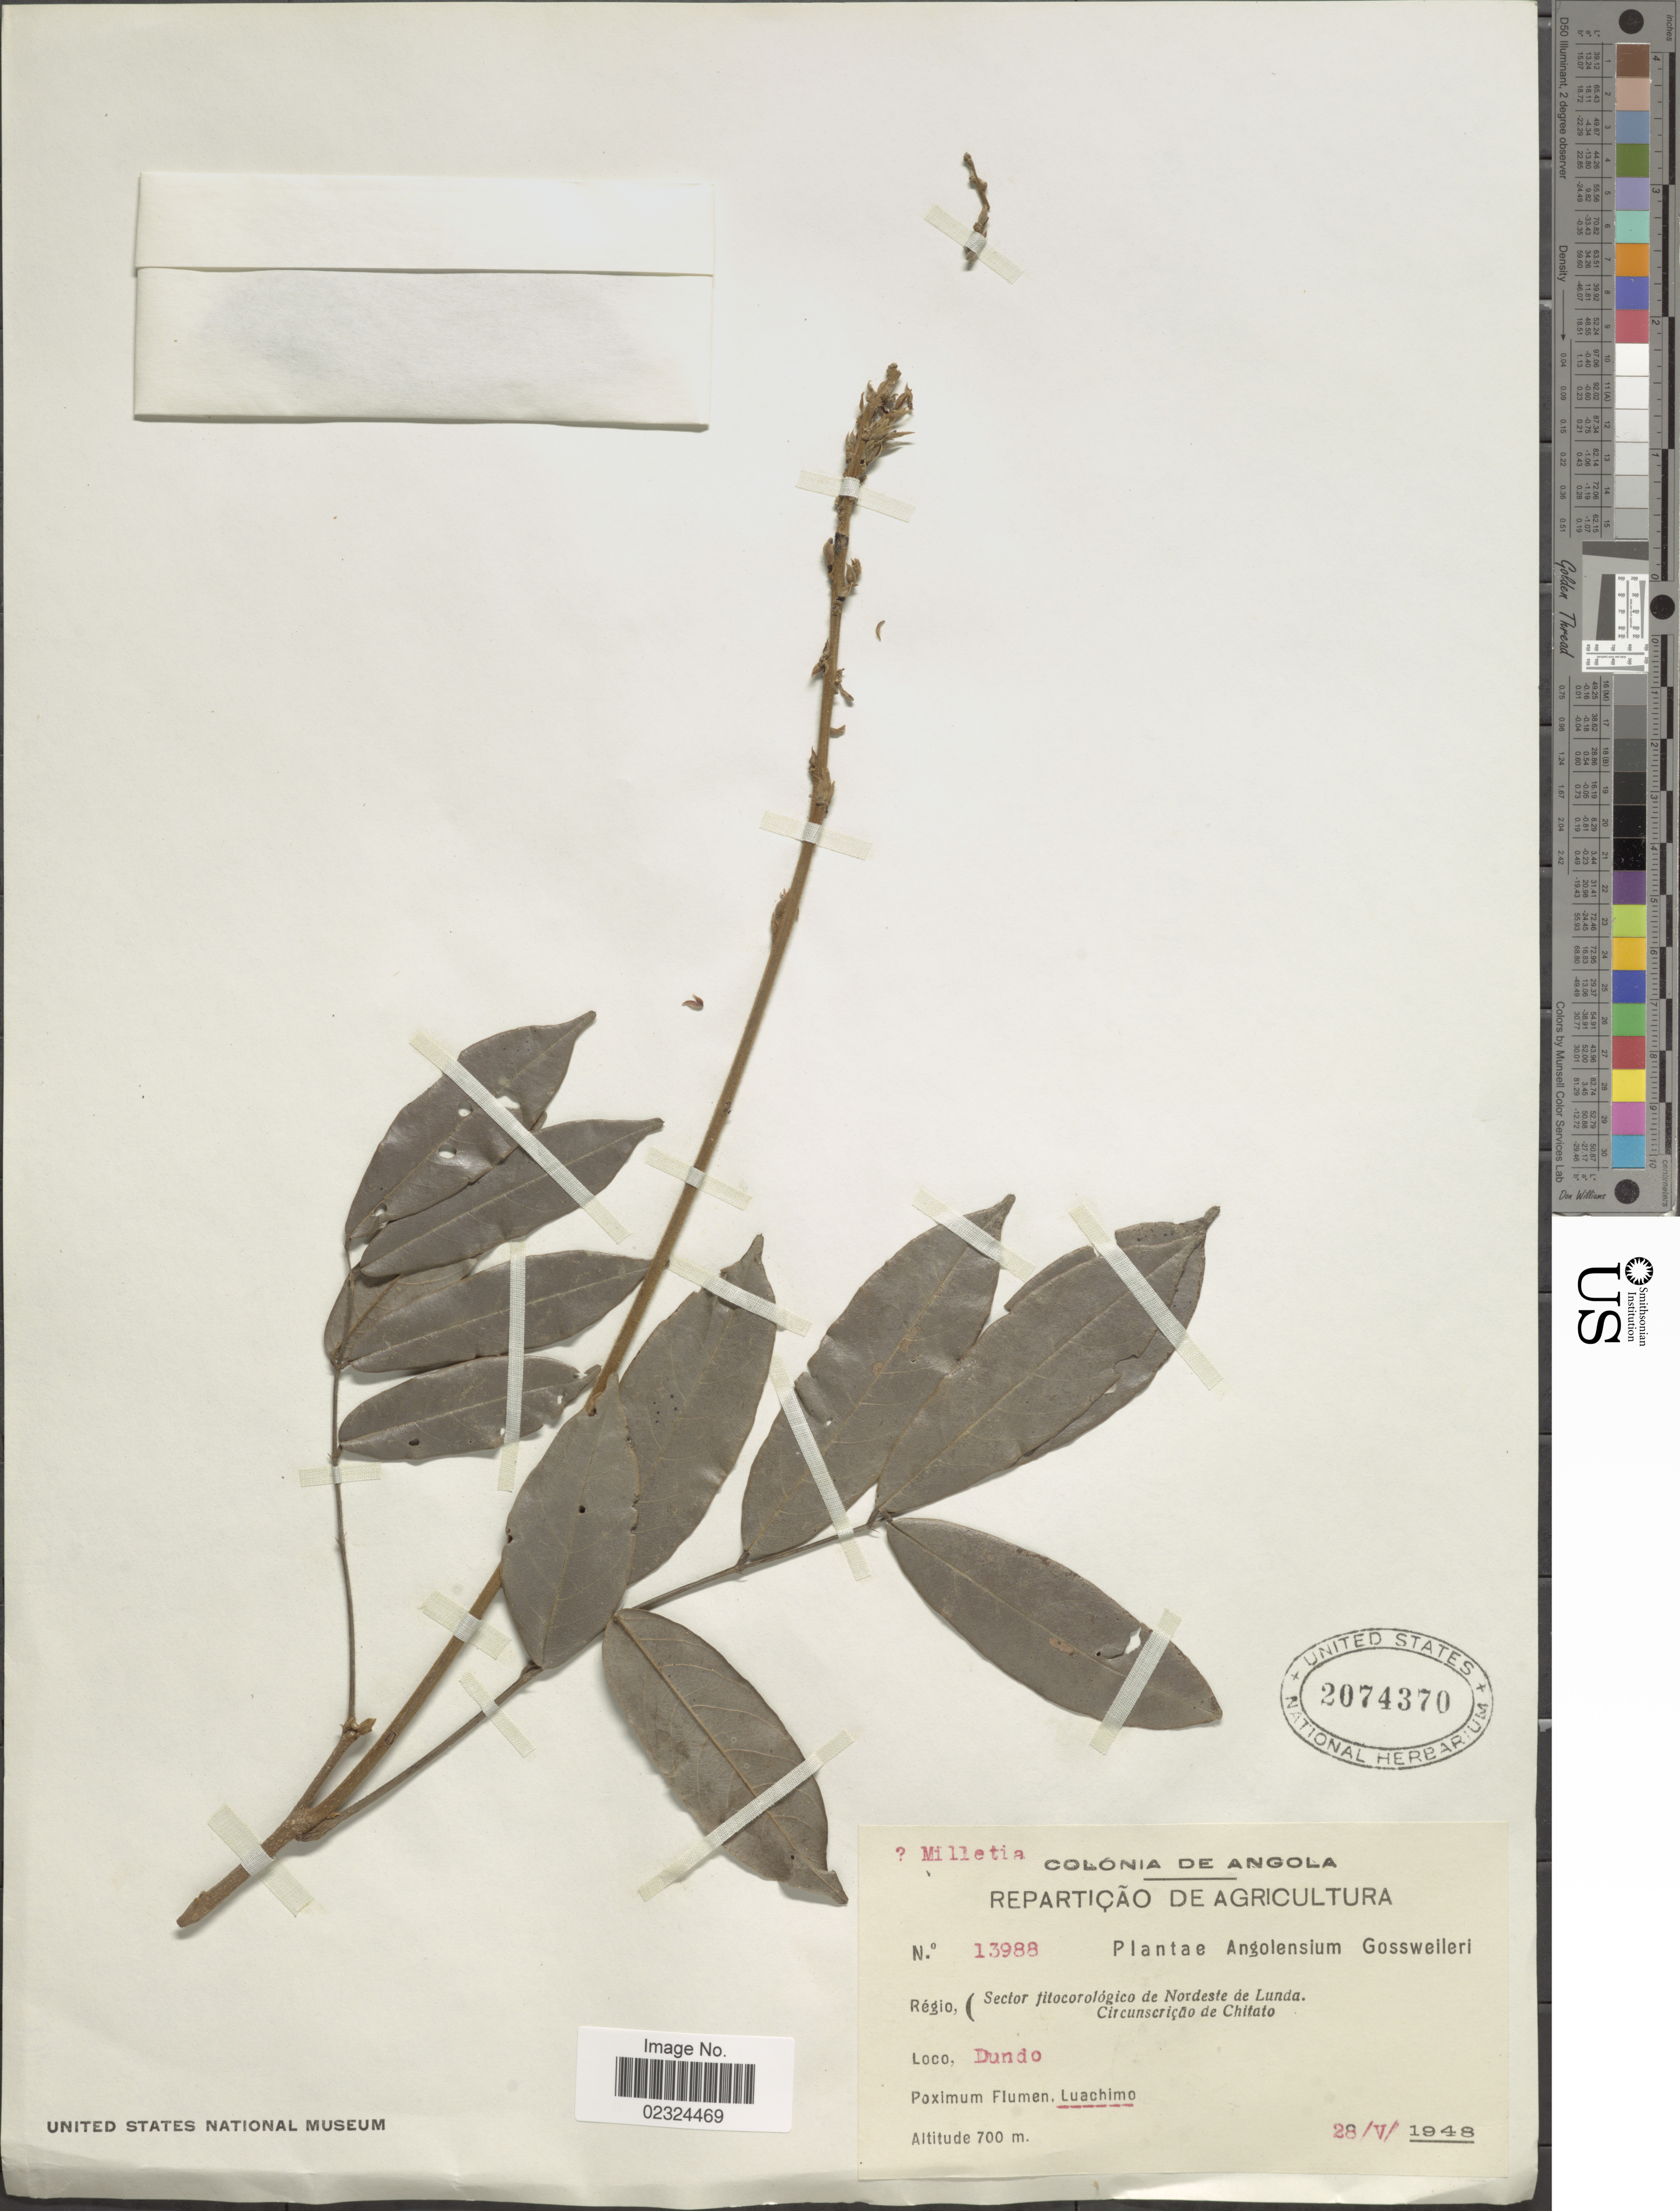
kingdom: Plantae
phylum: Tracheophyta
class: Magnoliopsida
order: Fabales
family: Fabaceae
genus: Millettia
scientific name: Millettia sp.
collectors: -. Gossweiler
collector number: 13988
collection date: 1948-05-28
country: Angola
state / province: Lunda Norte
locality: Sector fitocorologico de Nordeste de Lunda. Circunscricao Chitato. Dundo. Poximum Flumen, Luachimo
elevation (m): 700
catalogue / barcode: US 2074370